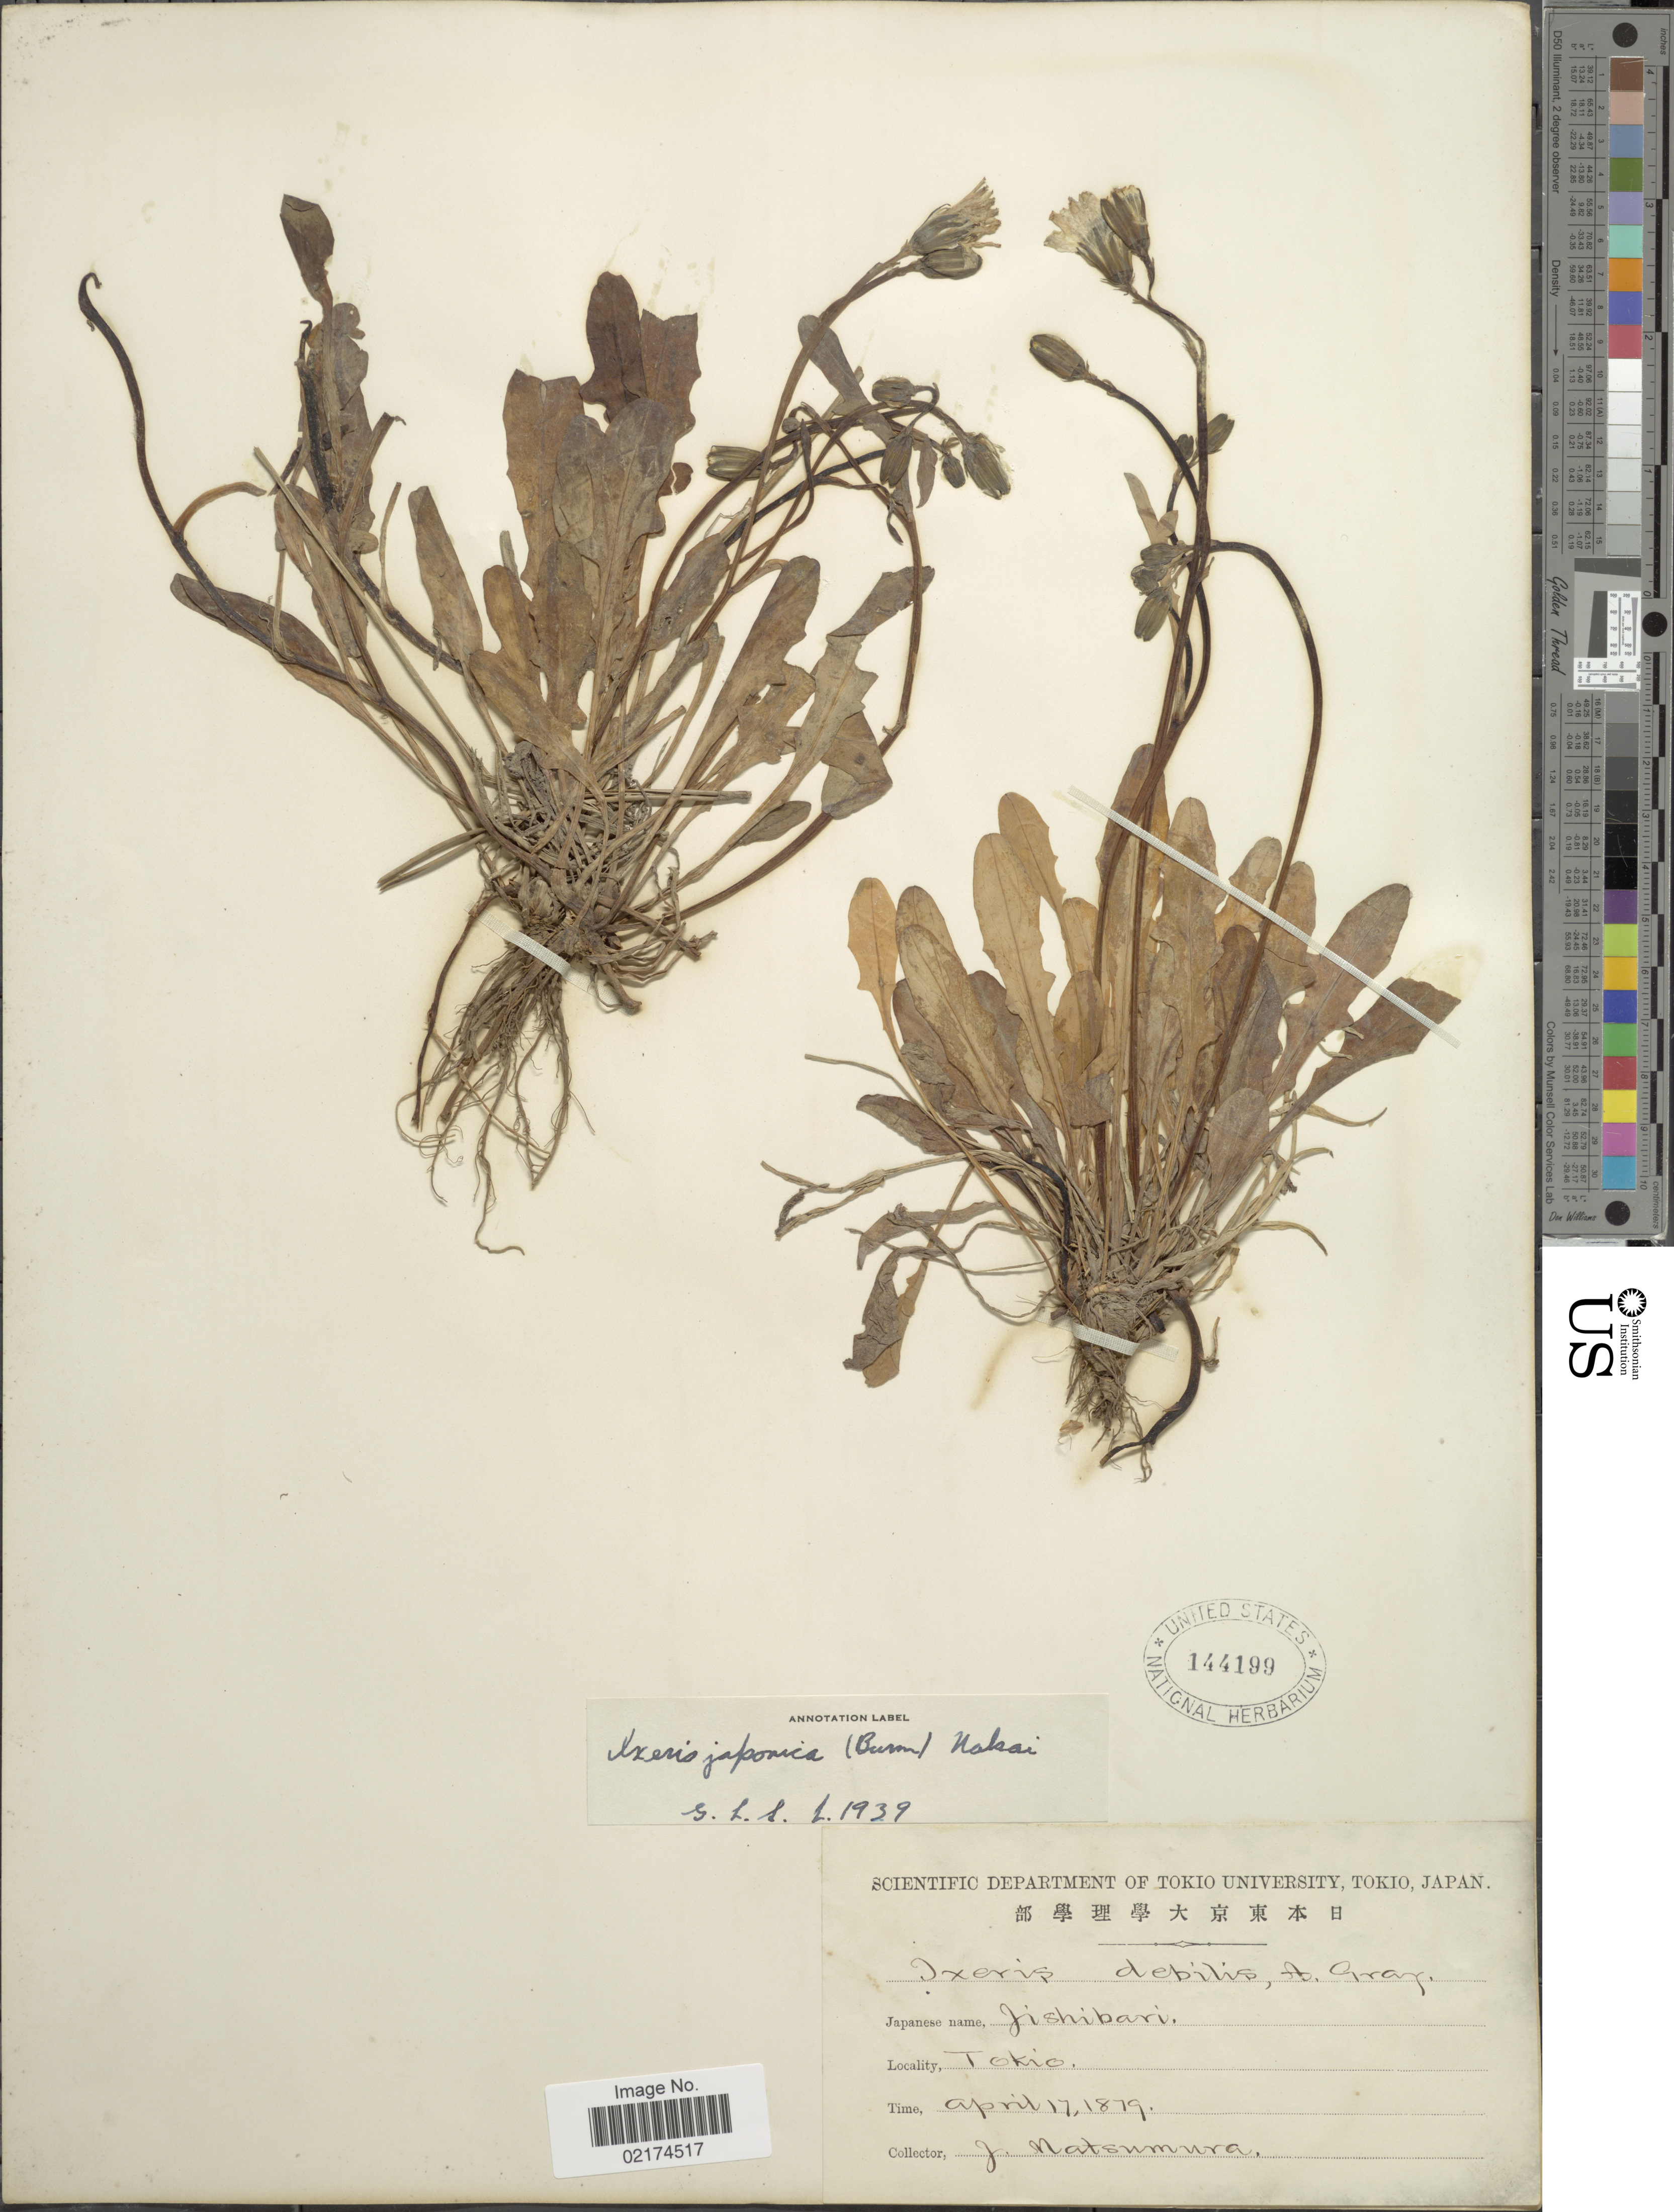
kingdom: Plantae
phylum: Tracheophyta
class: Magnoliopsida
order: Asterales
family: Asteraceae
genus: Ixeris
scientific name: Ixeris debilis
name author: (Thunb.) A. Gray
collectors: J. Matsumura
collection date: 1879-04-17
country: Japan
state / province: Tokyo, Federal City of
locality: Tokio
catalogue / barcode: US 144199